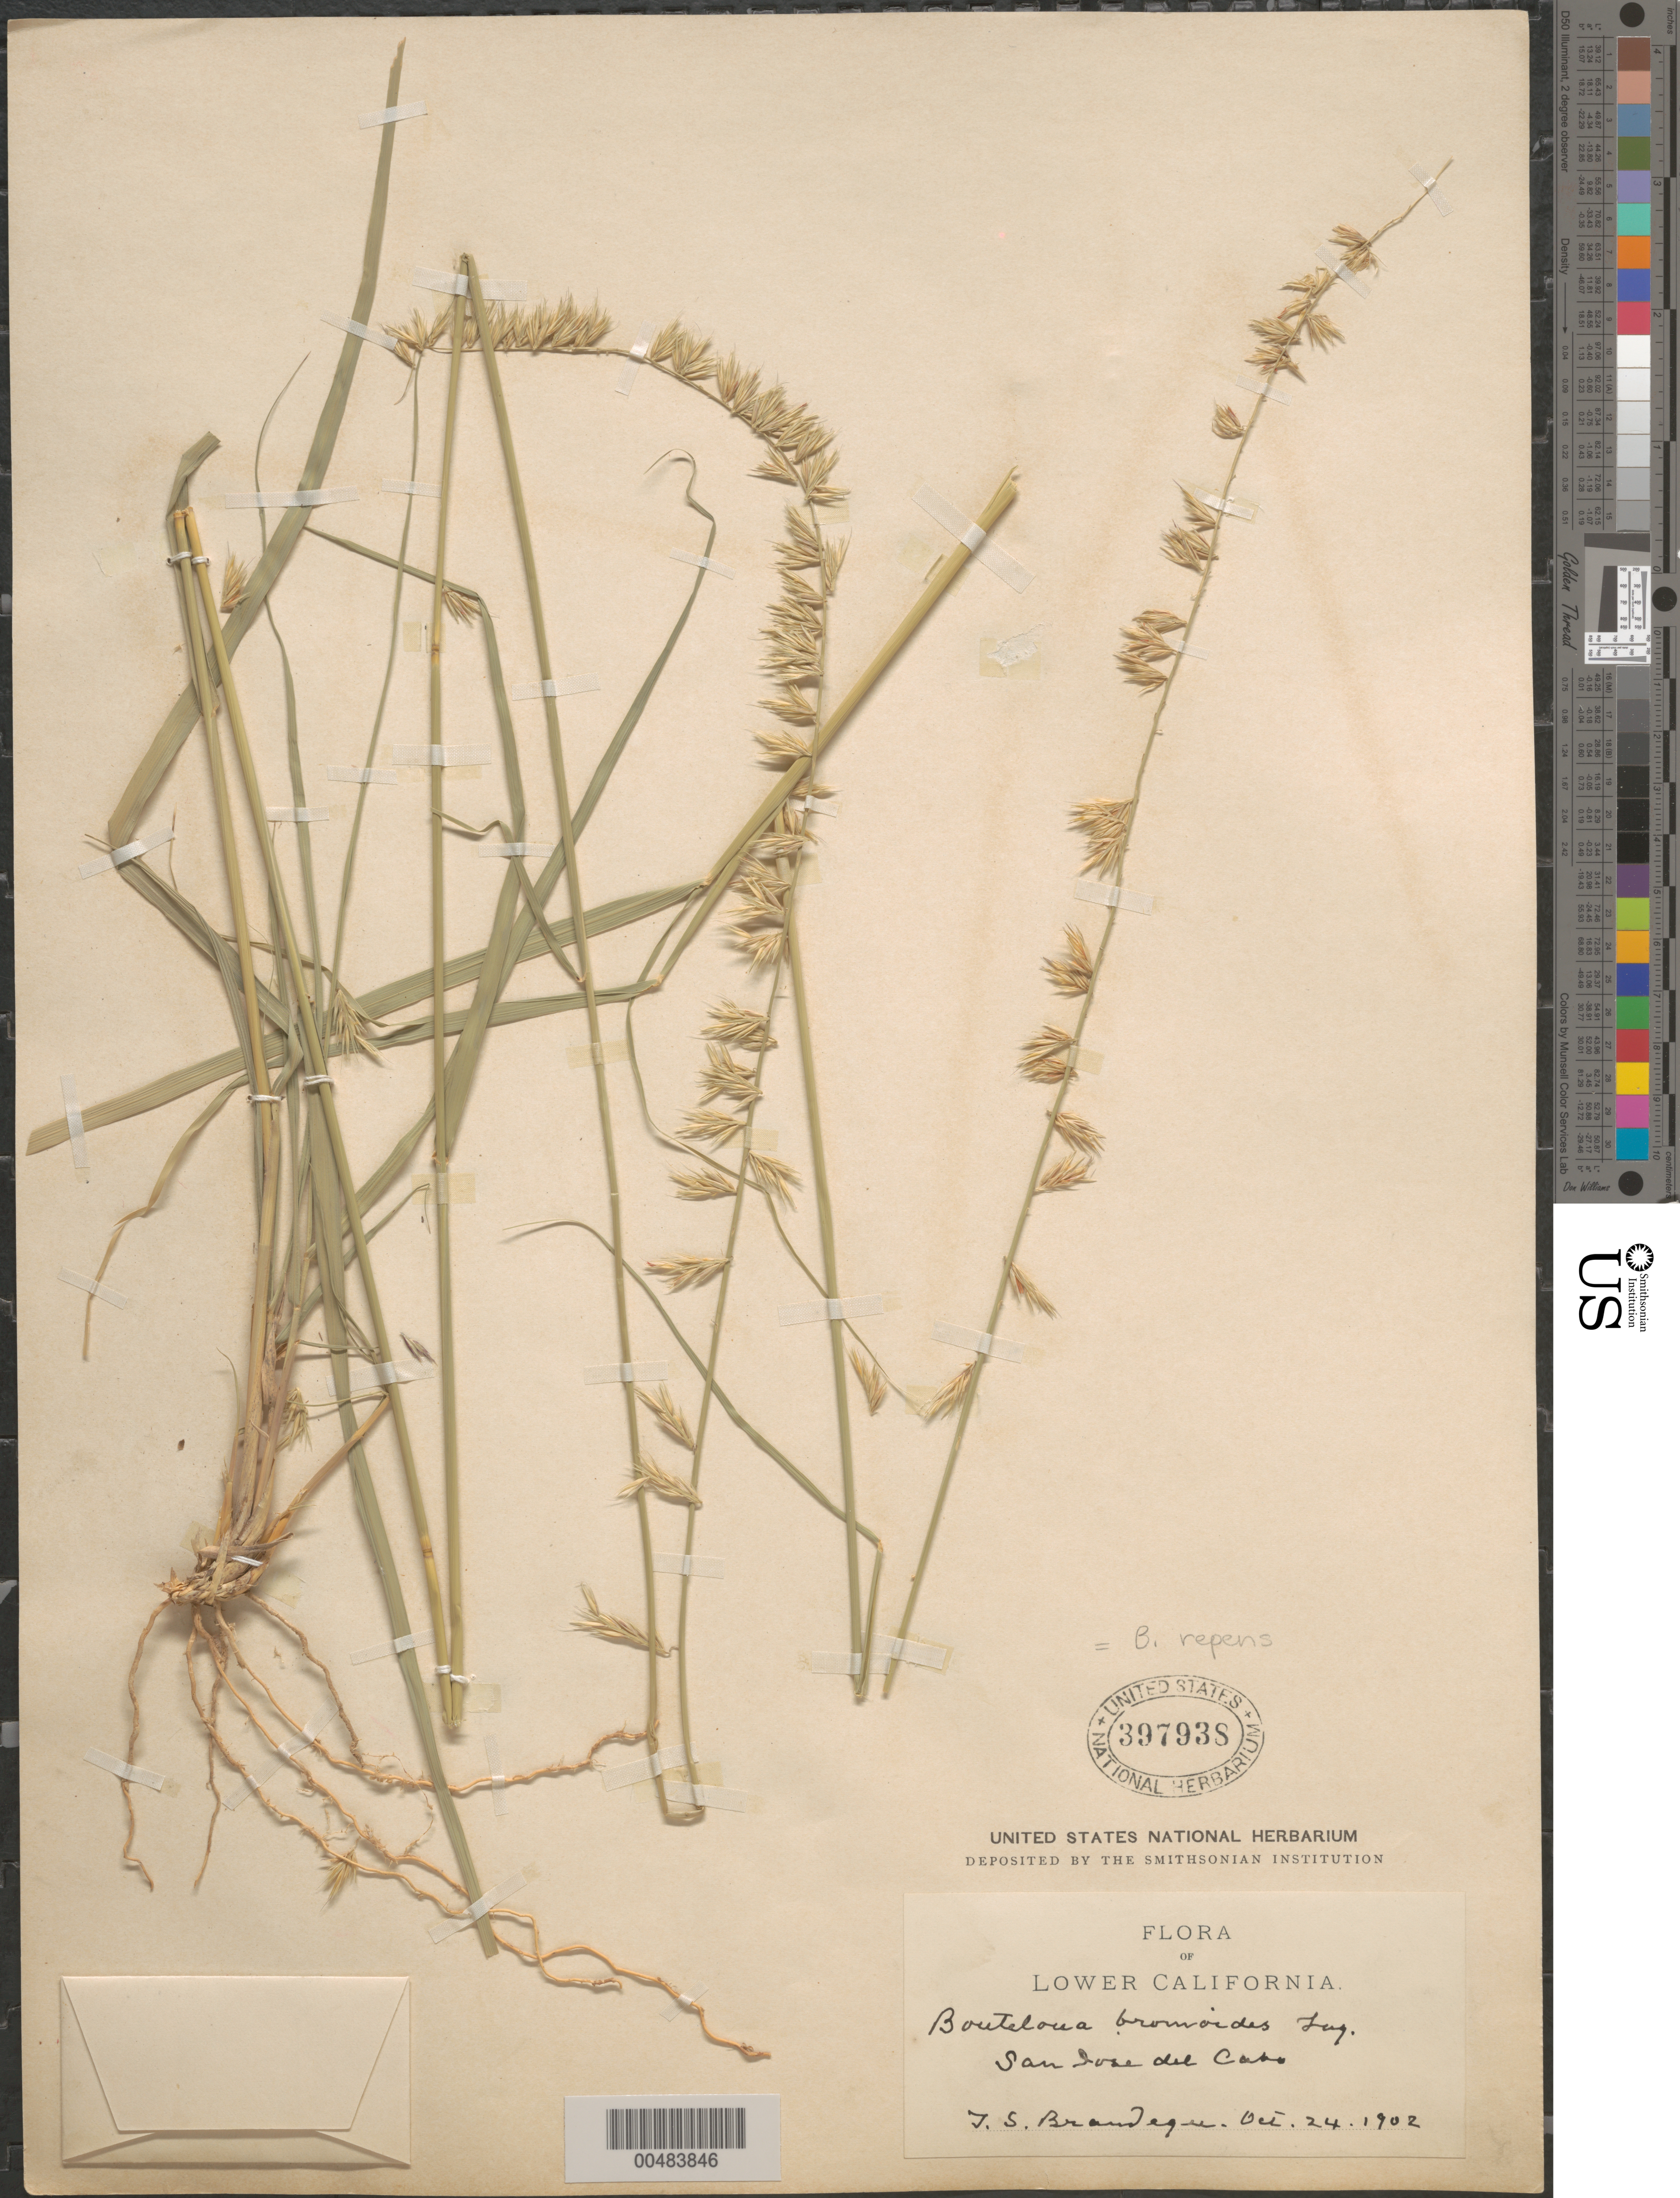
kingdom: Plantae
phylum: Tracheophyta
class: Liliopsida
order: Poales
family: Poaceae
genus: Bouteloua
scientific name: Bouteloua repens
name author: (Kunth) Scribn. & Merr.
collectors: T. S. Brandegee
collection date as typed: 24 Oct 1902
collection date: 1902-10-24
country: Mexico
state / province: Baja California Sur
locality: San José del Cabo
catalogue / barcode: US 397938